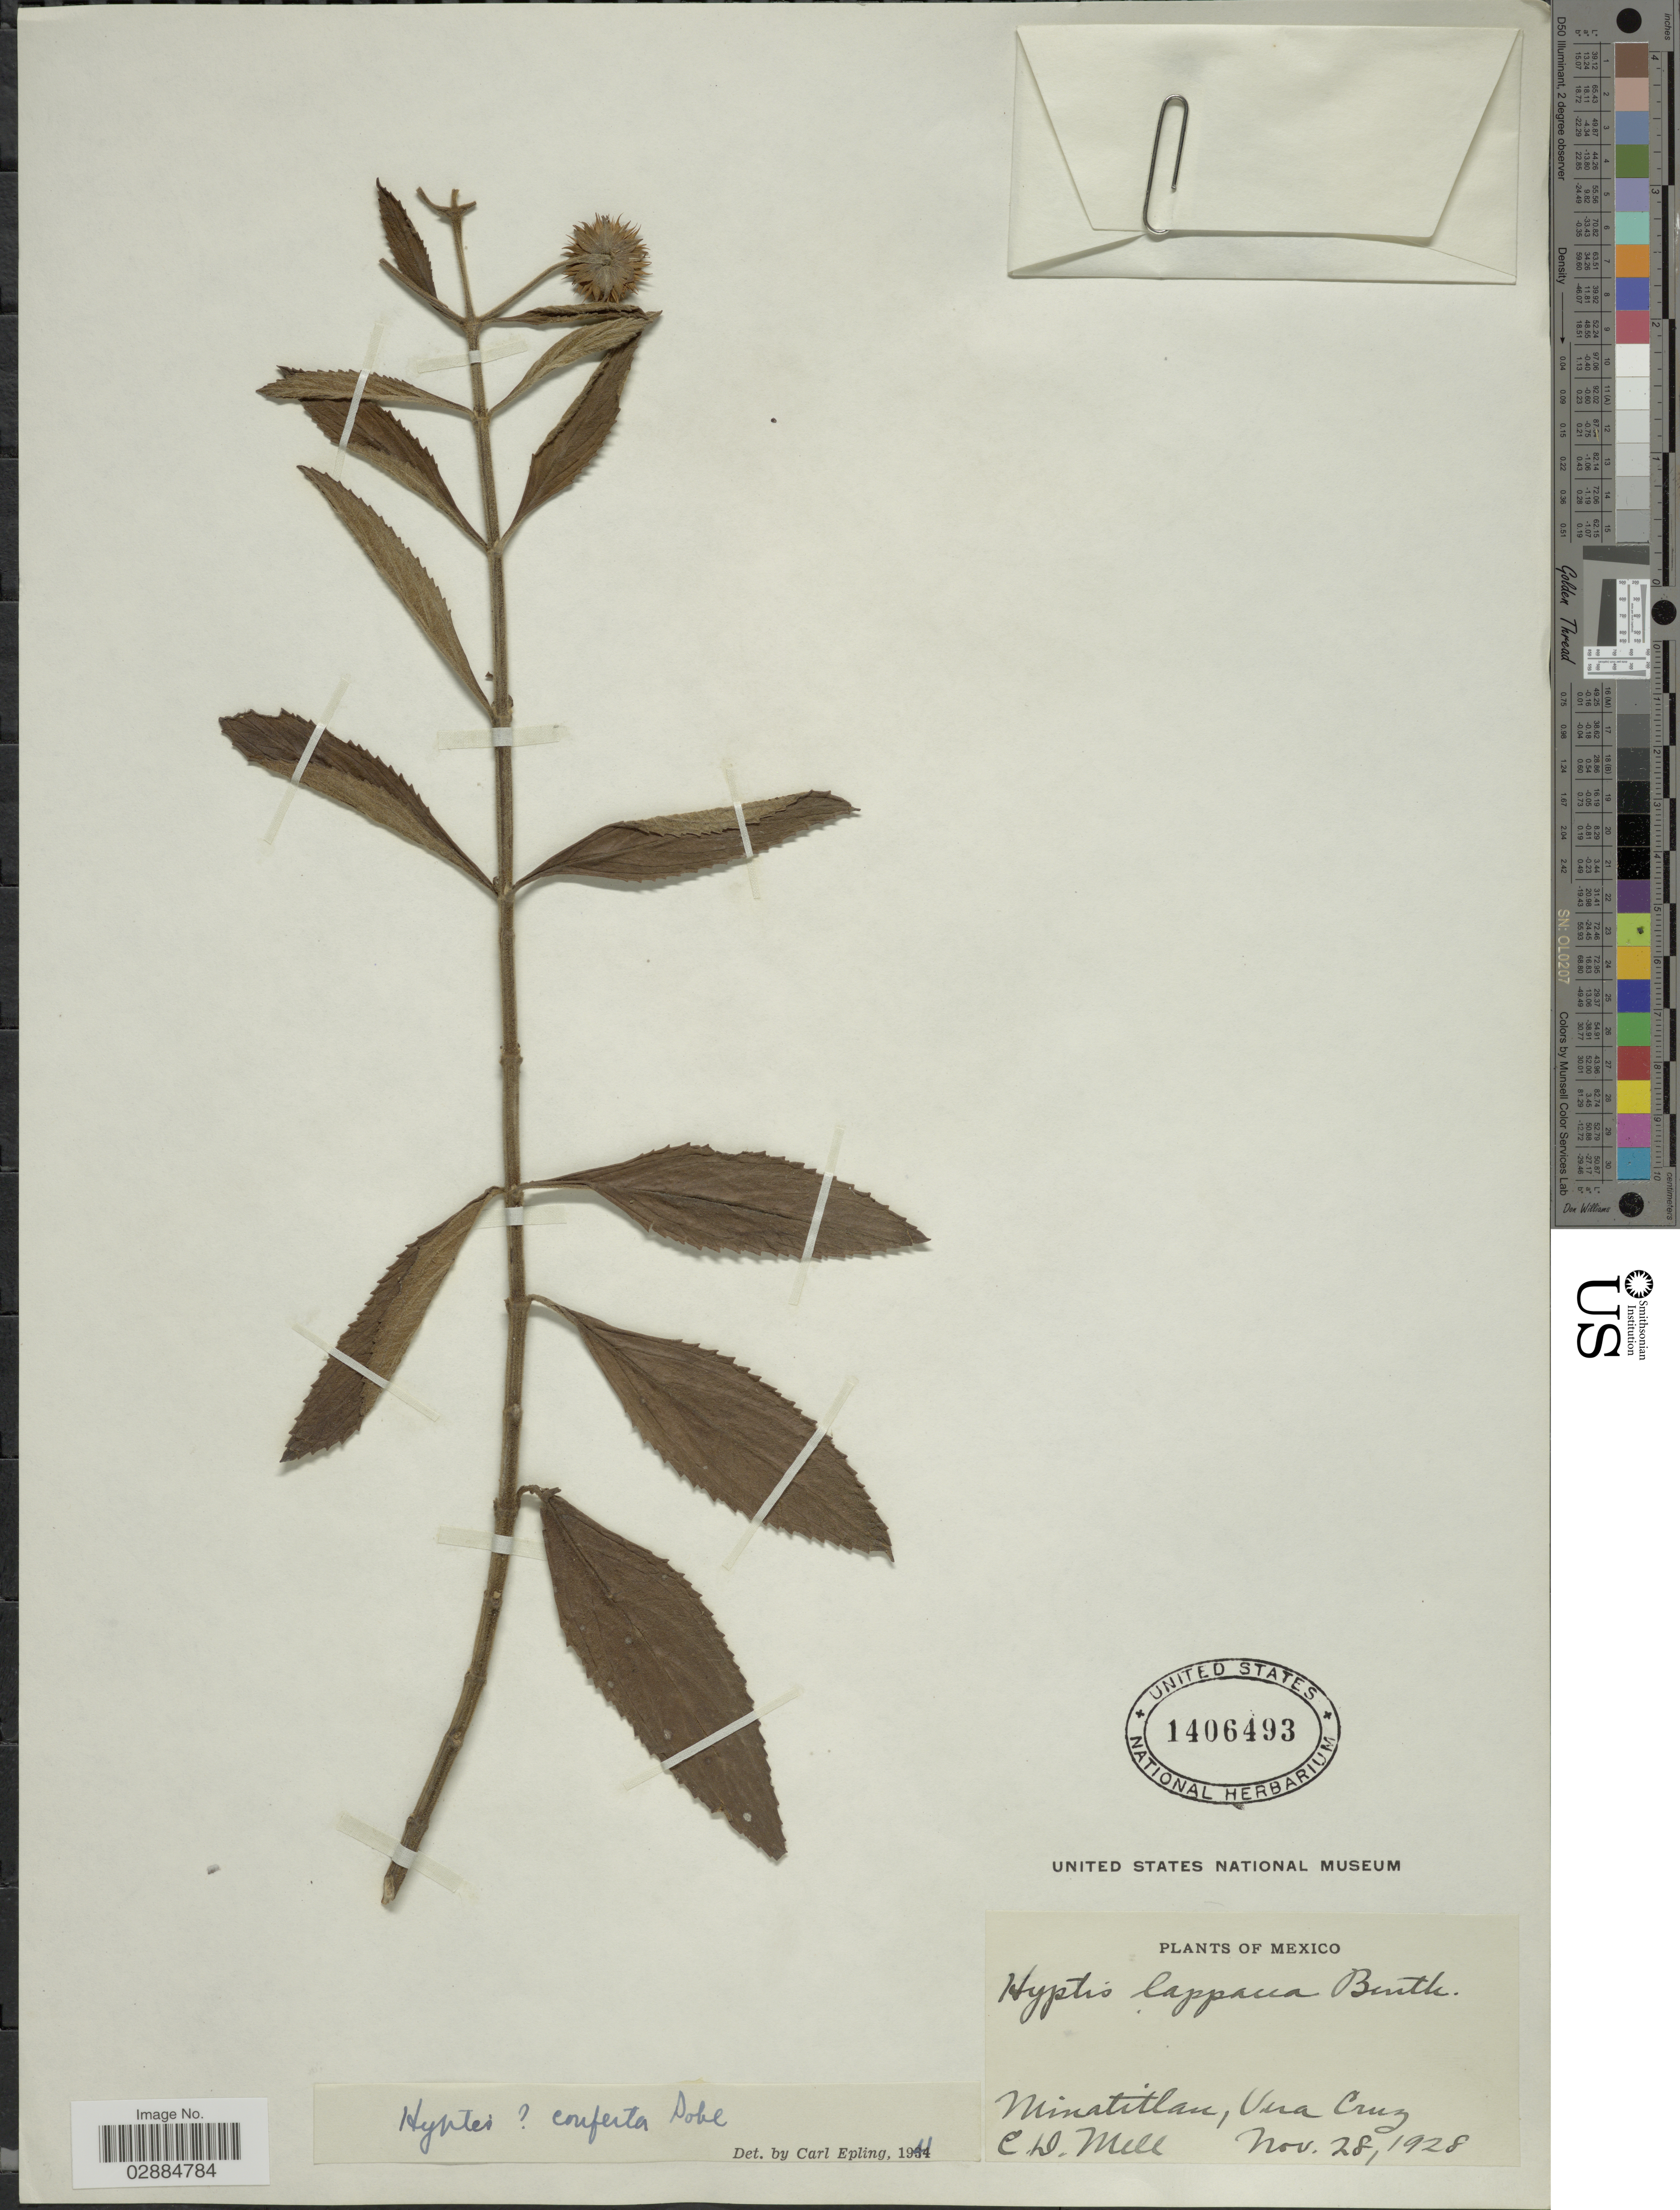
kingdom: Plantae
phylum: Tracheophyta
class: Magnoliopsida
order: Lamiales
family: Lamiaceae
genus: Hyptis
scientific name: Hyptis conferta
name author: Pohl ex Benth.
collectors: C. Mell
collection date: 1928-11-28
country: Mexico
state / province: Veracruz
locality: Minatitlan, Vera Cruz.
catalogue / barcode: US 1406493